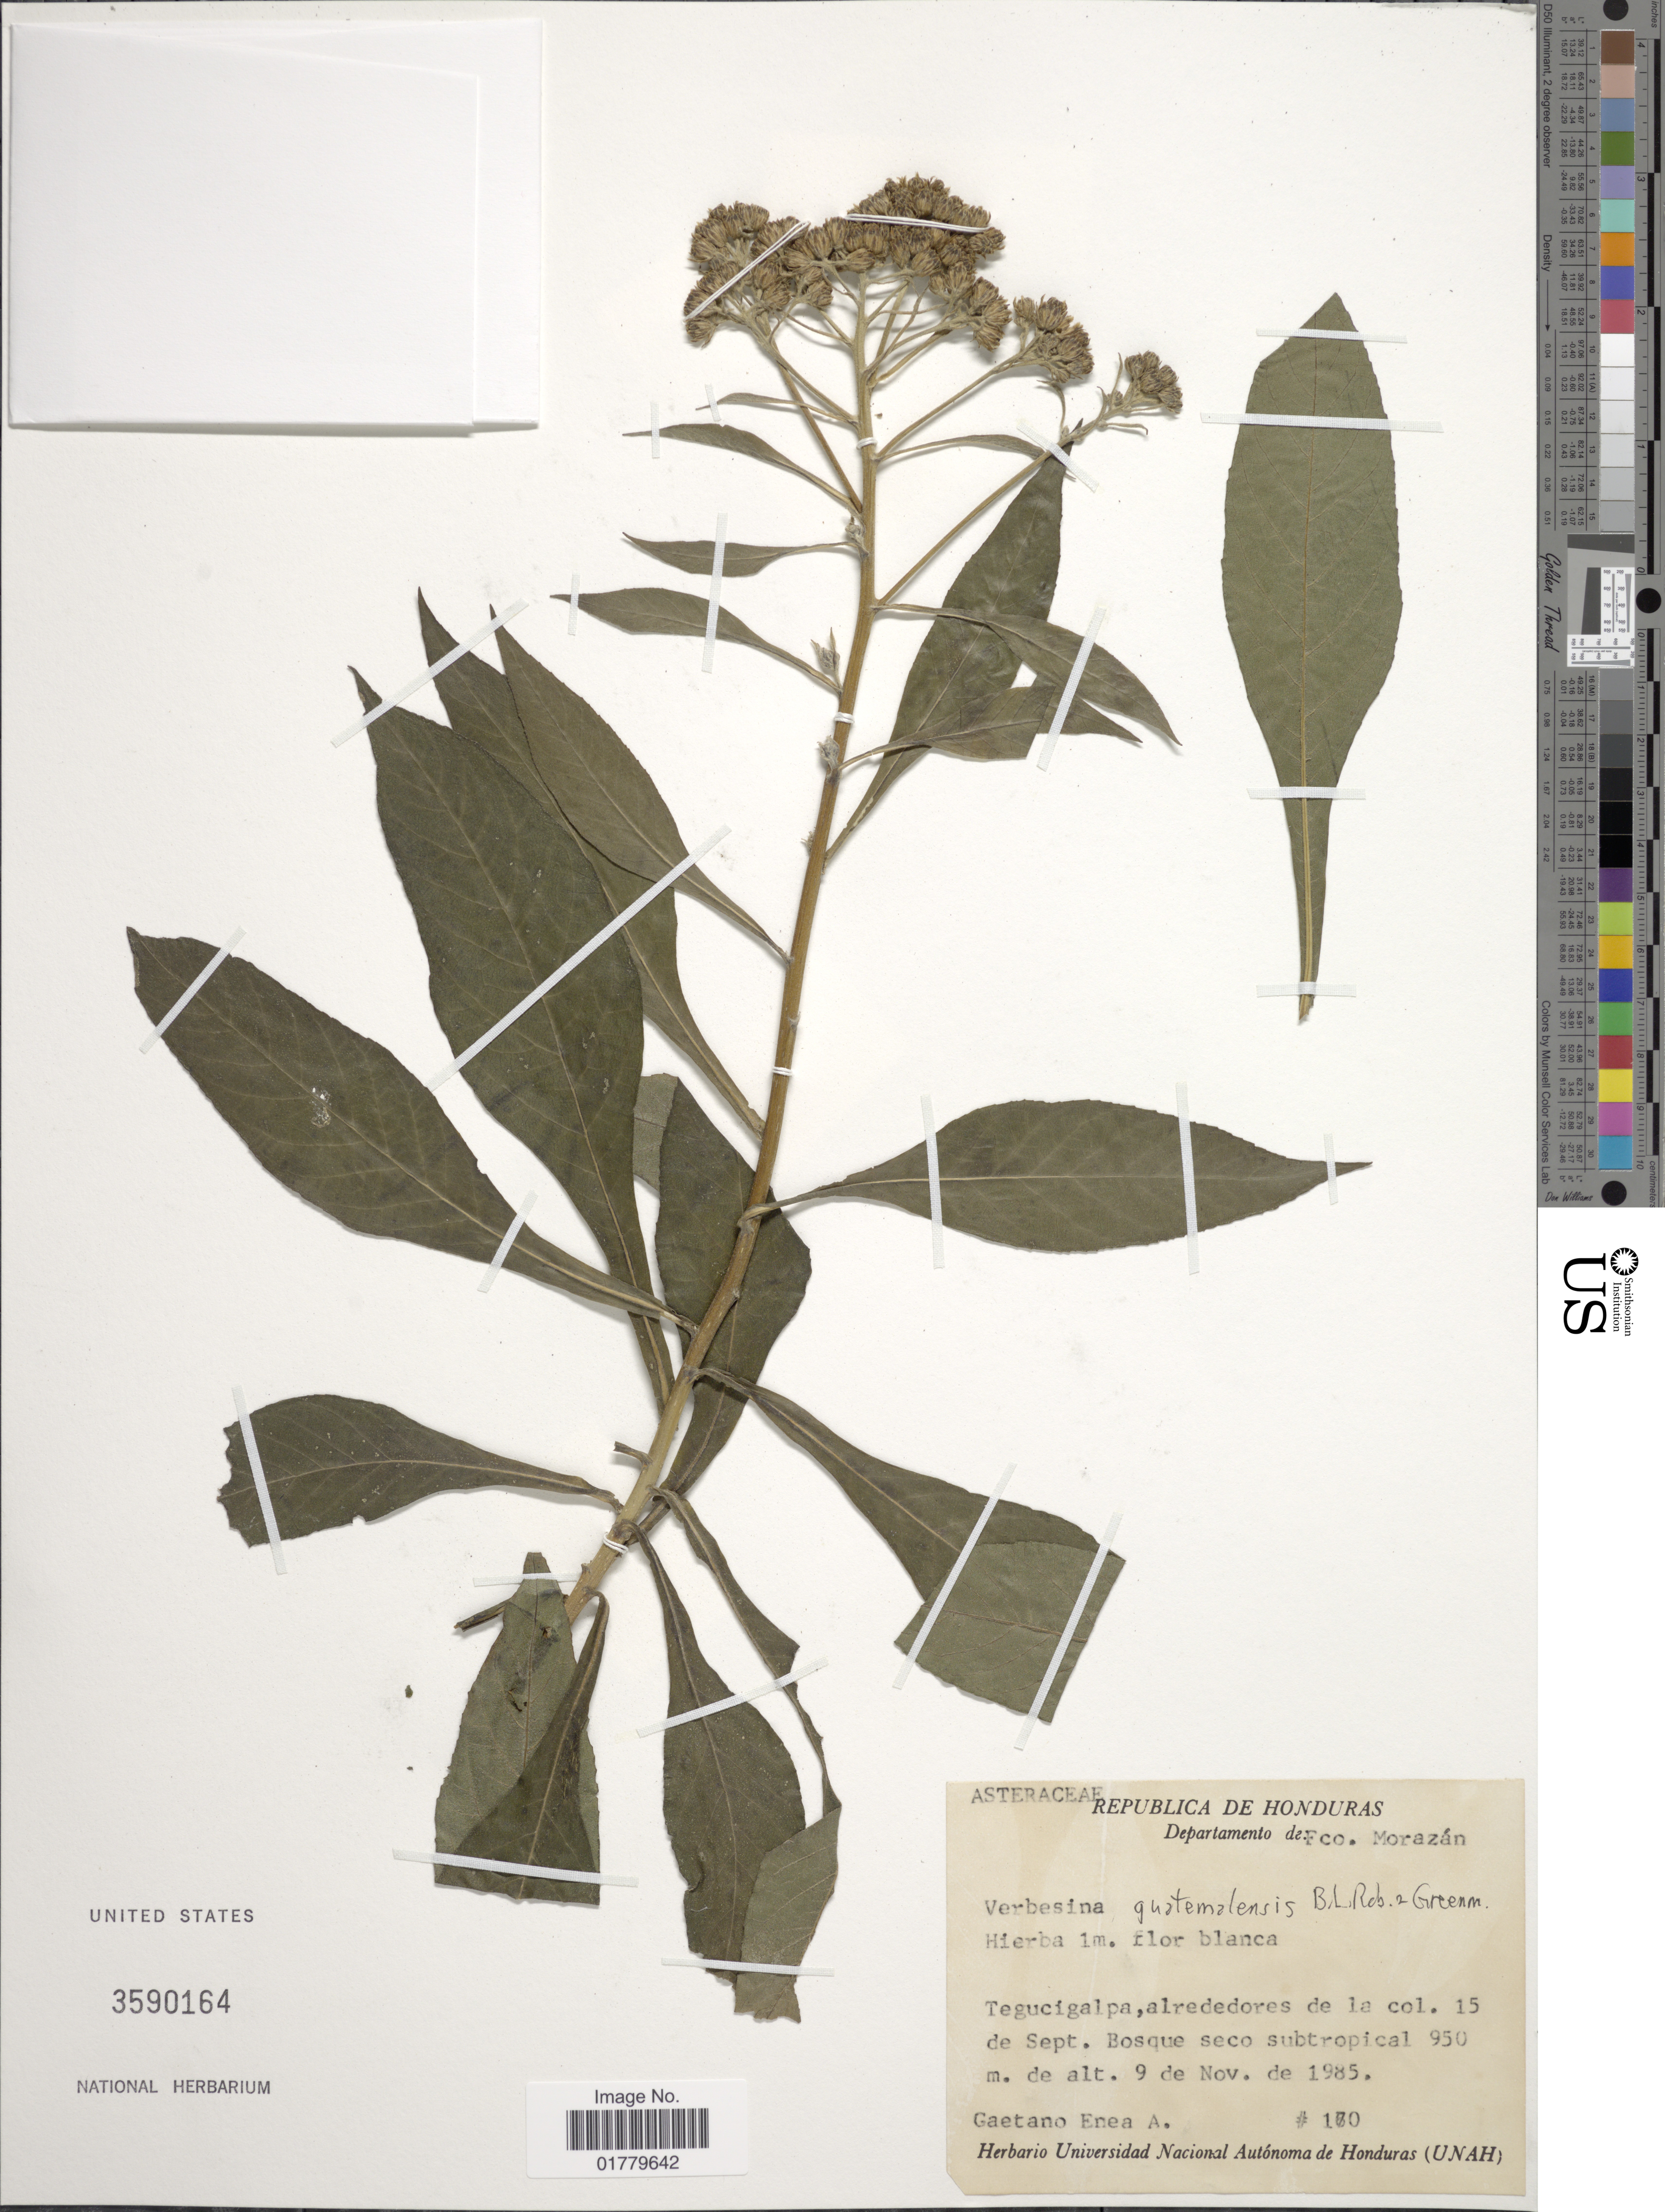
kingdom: Plantae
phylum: Tracheophyta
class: Magnoliopsida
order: Asterales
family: Asteraceae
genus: Verbesina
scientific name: Verbesina guatemalensis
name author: B.L. Rob. & Greenm.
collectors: G. Enea A.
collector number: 170*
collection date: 1985-11-09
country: Honduras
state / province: Fco. Morazán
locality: Departamento de Fco. Morazán. Tegucigalpa, alrededores de la col.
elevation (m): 950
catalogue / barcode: US 3590164